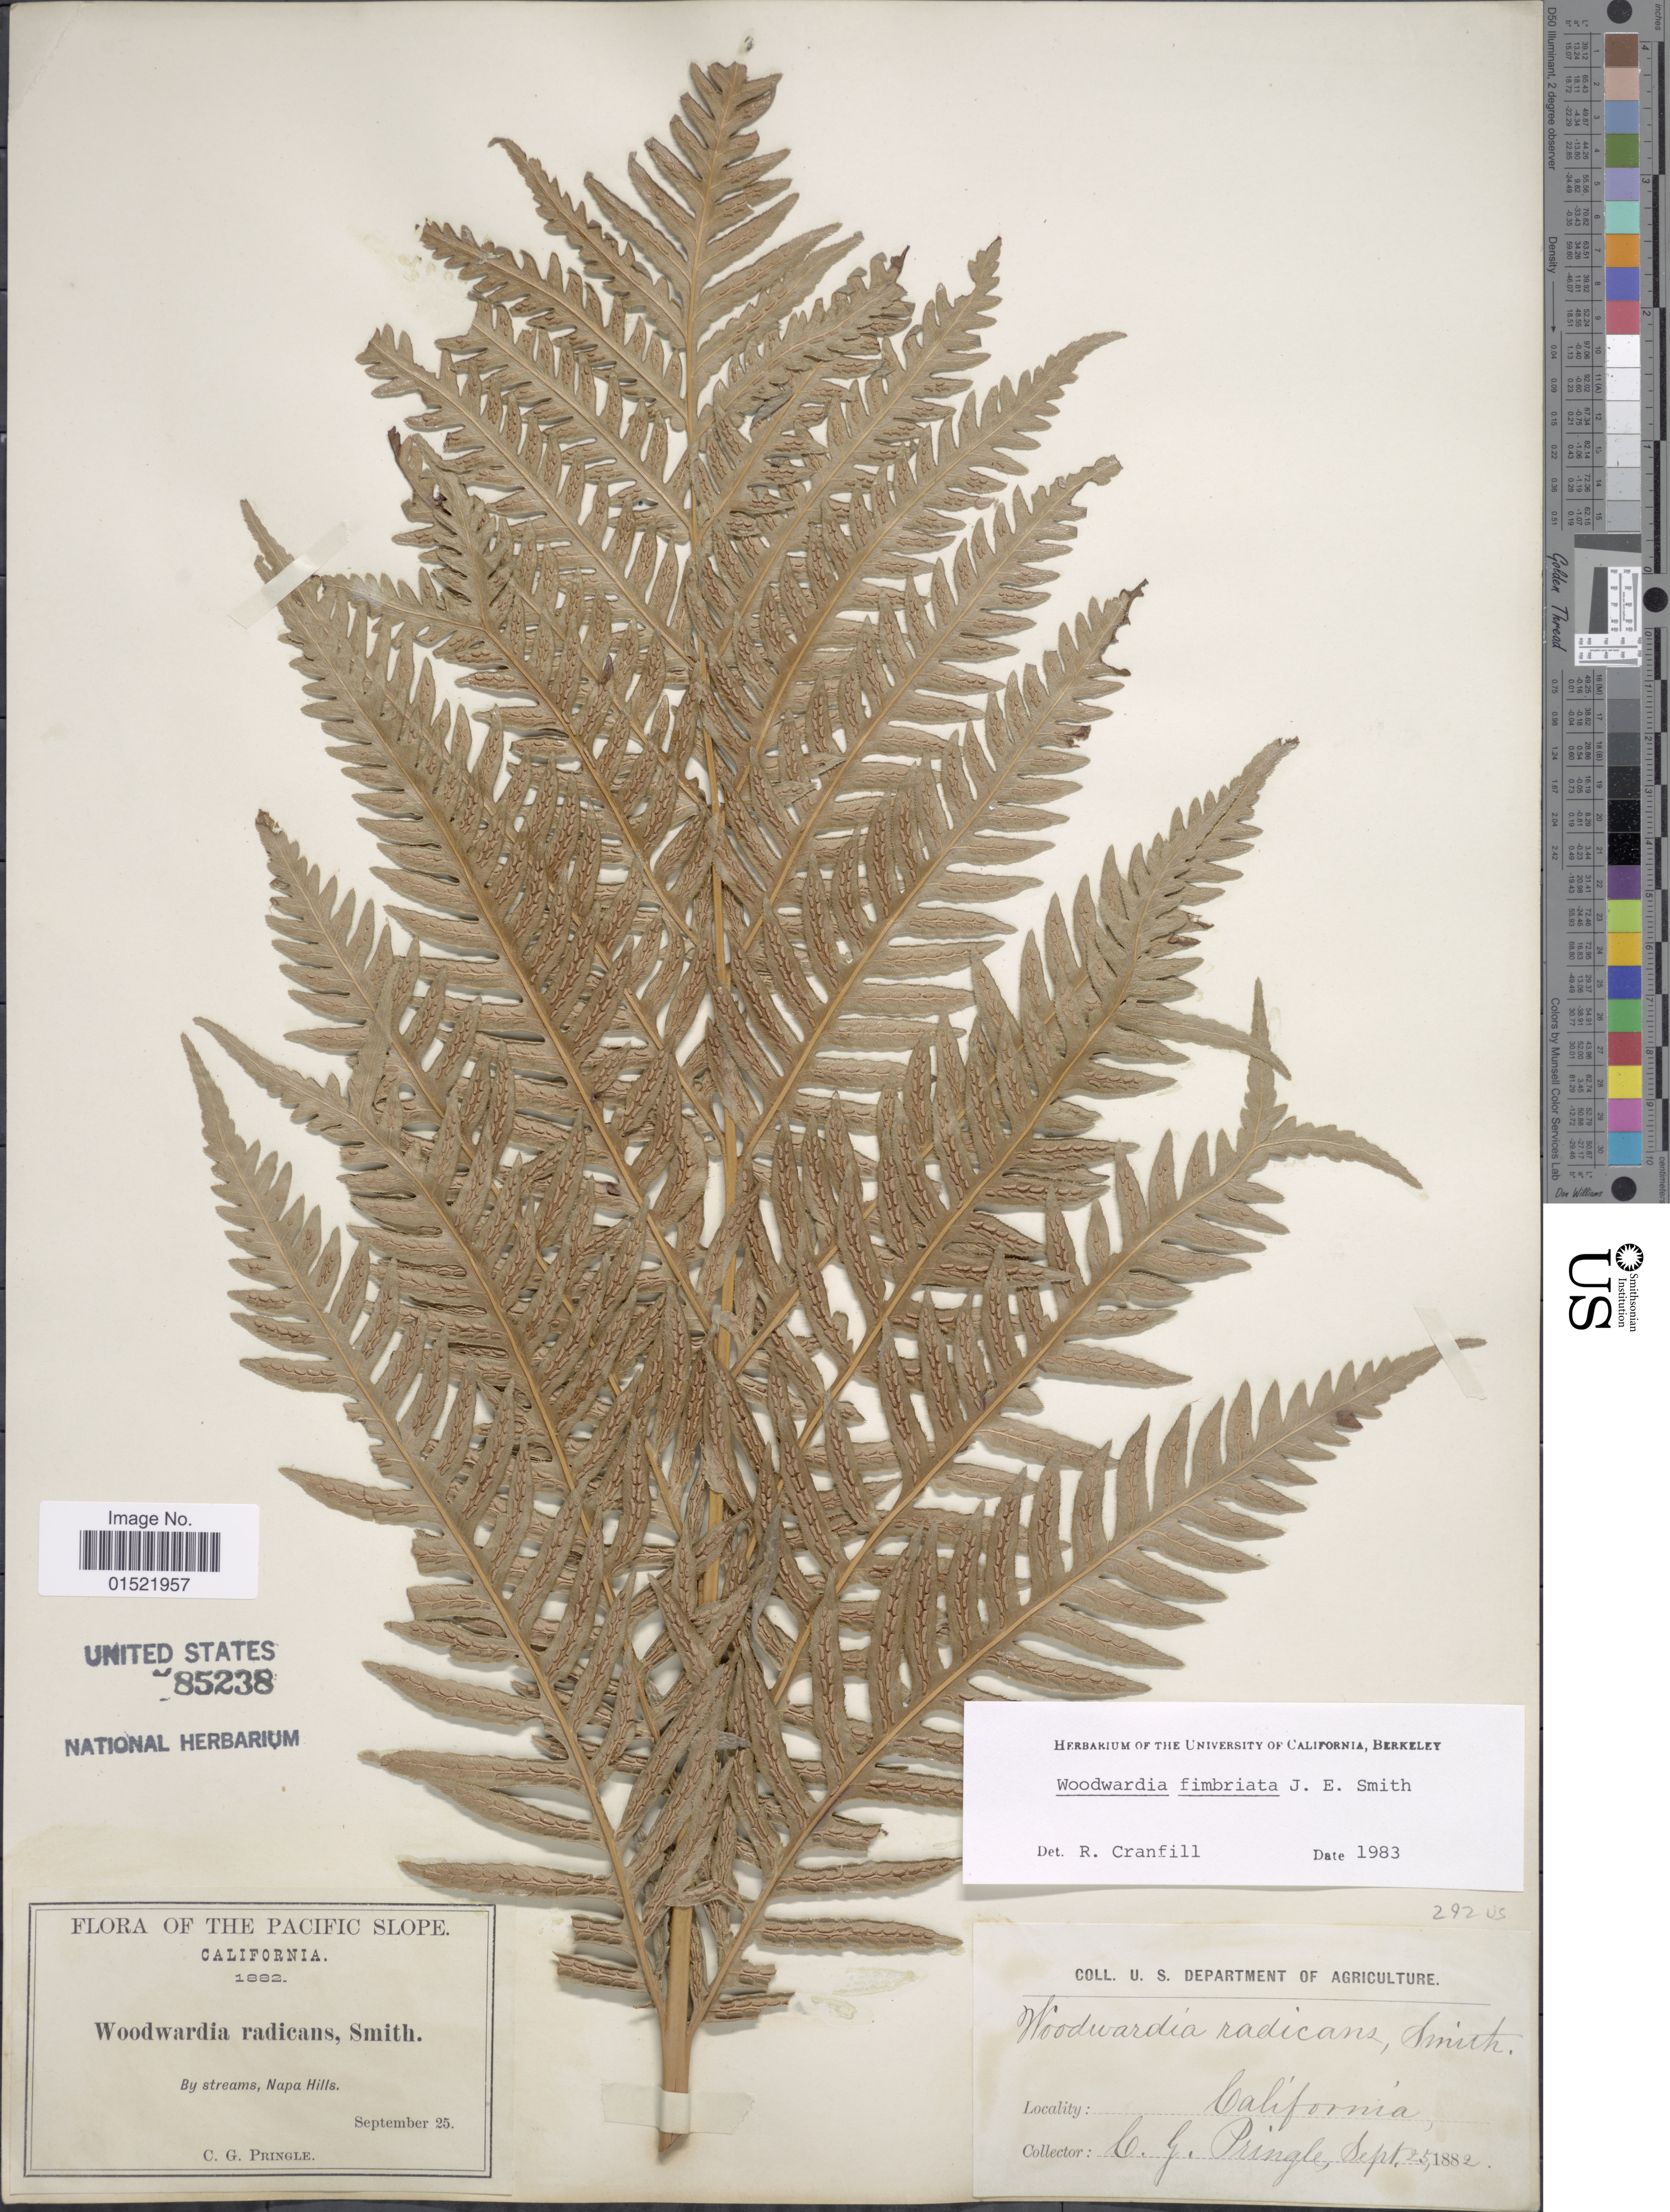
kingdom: Plantae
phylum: Tracheophyta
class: Polypodiopsida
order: Polypodiales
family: Blechnaceae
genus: Woodwardia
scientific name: Woodwardia fimbriata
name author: Sm.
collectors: C. G. Pringle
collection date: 1882-09-25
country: United States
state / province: California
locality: Pacific Slope, By streams, Napa Hills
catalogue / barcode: US 85238